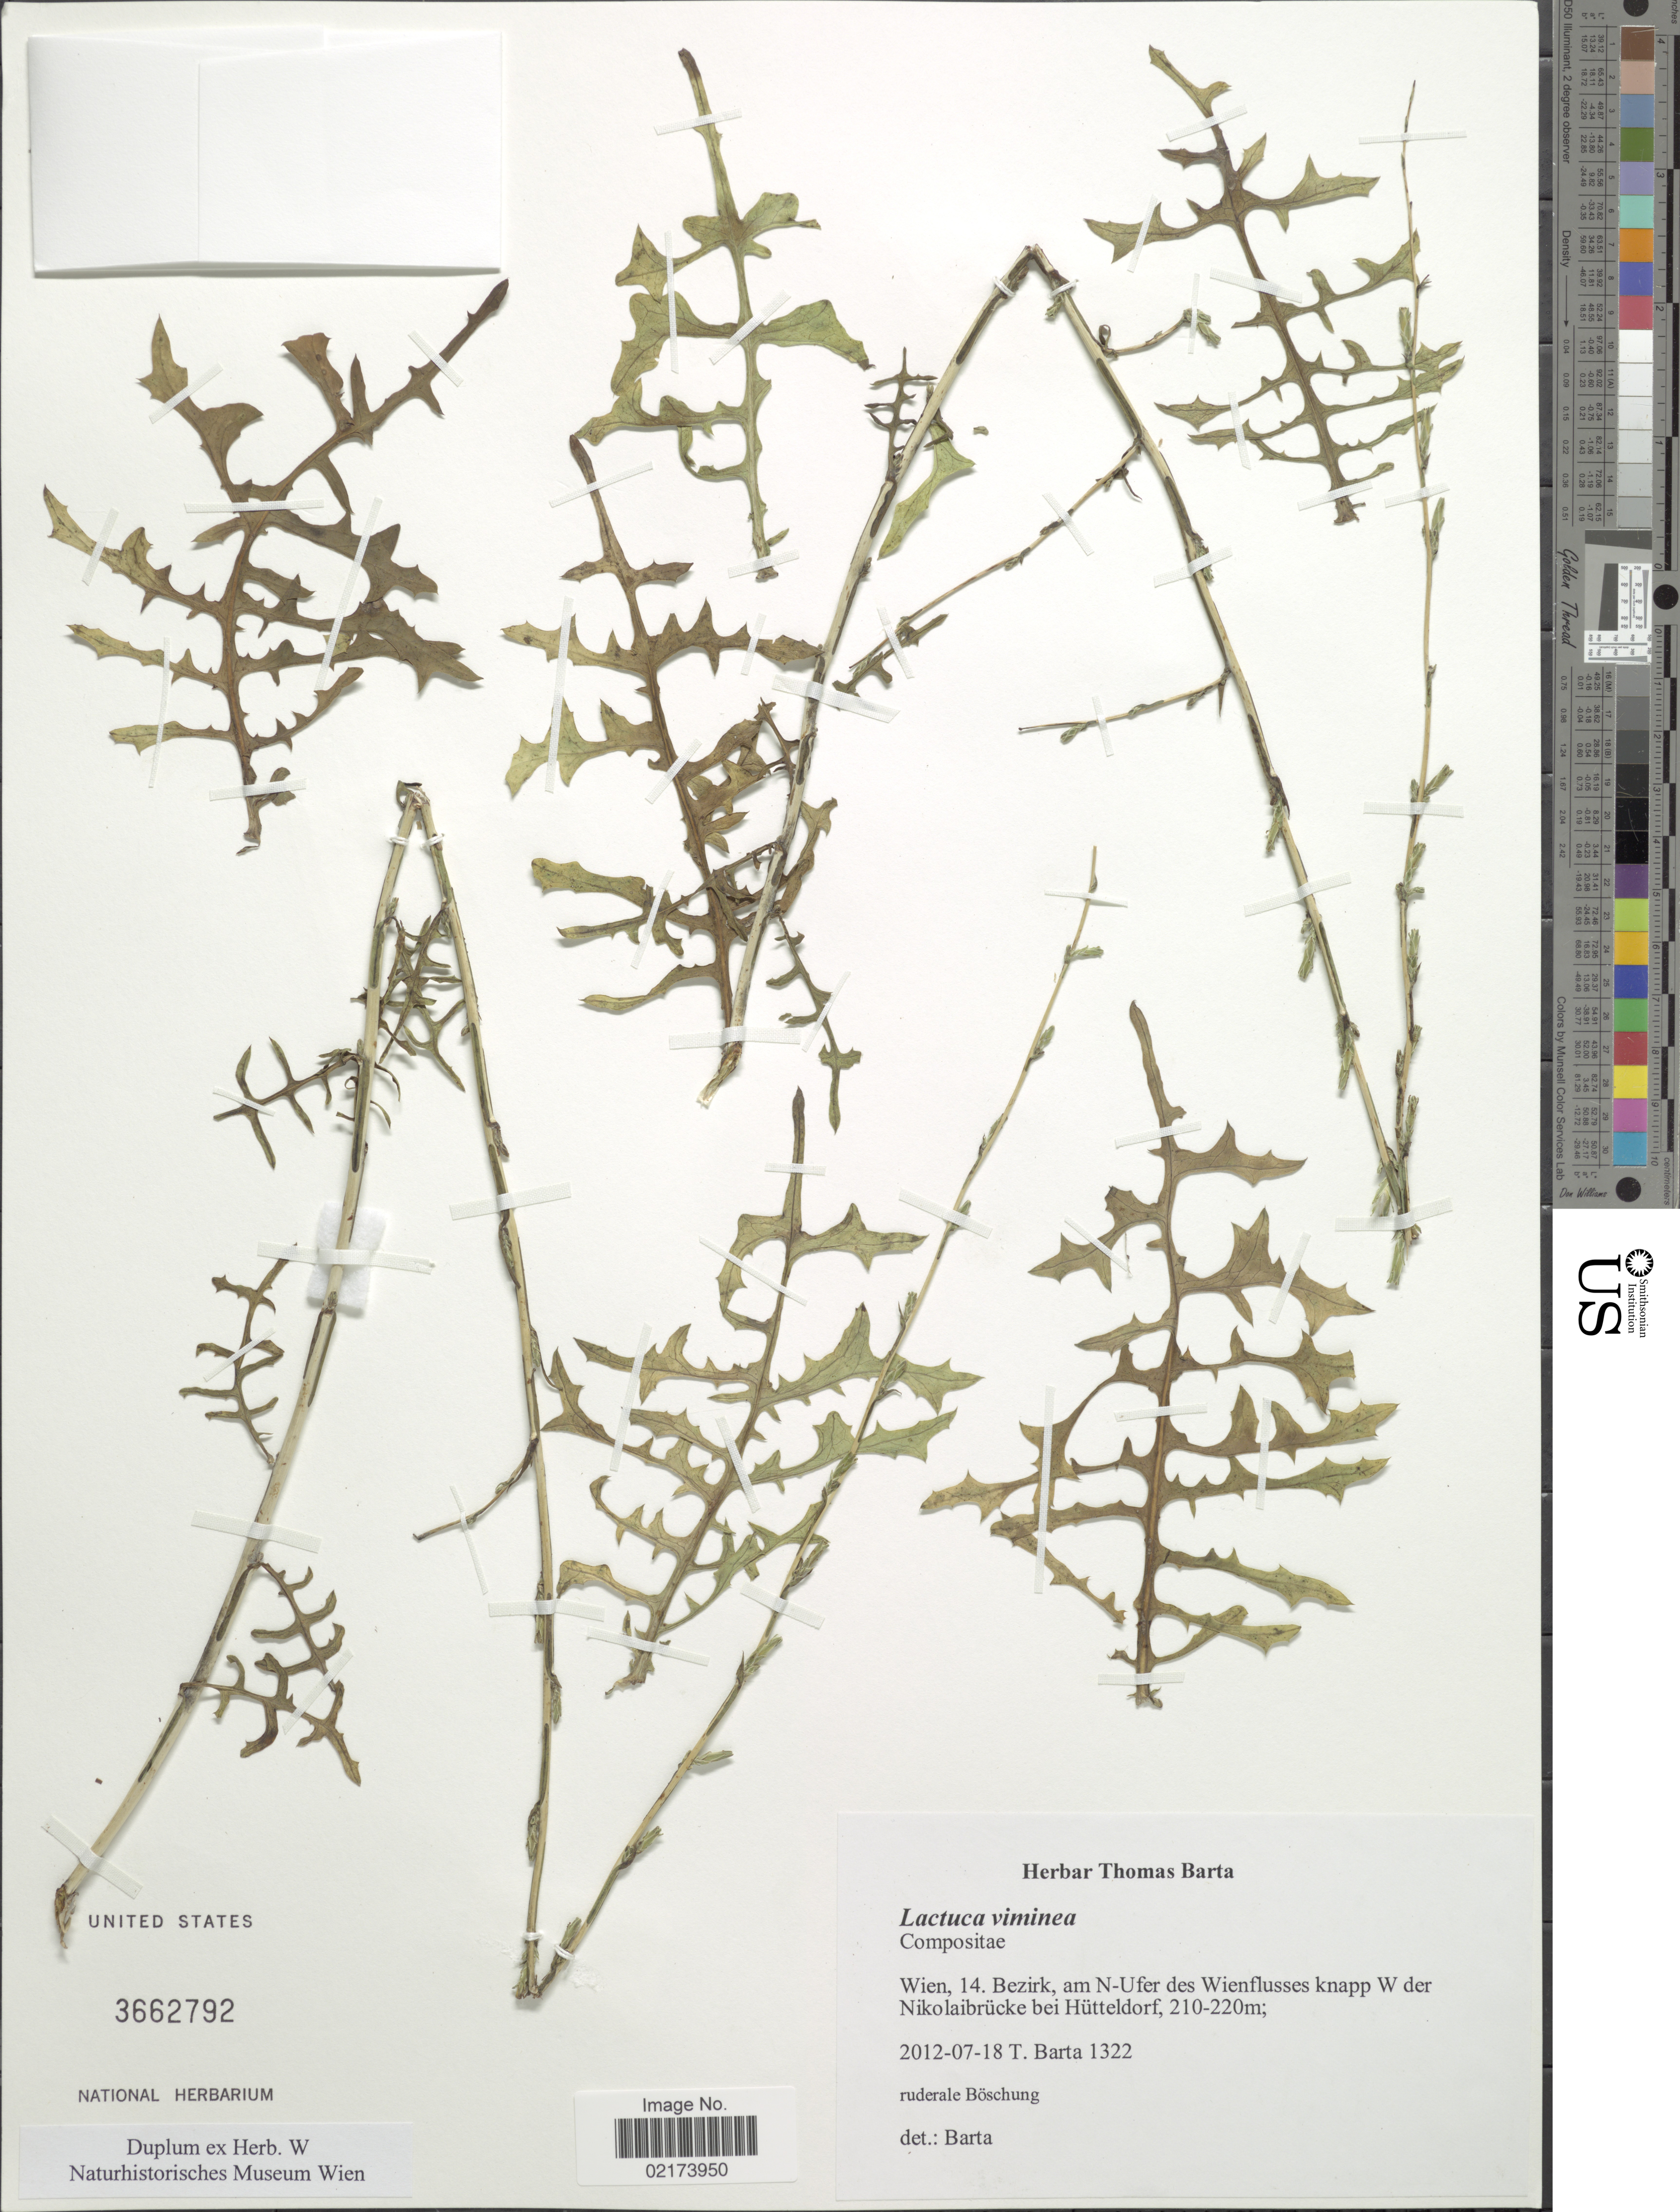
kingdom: Plantae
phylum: Tracheophyta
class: Magnoliopsida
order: Asterales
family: Asteraceae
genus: Lactuca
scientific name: Lactuca viminea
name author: (L.) J. Presl & C. Presl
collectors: T. Barta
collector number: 1322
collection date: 2012-07-18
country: Austria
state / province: Wien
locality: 14. Bezirk, am N-Ufer des Wienflusses knapp W der Nikolaibrucke bei Hutteldorf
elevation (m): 210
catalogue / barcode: US 3662792